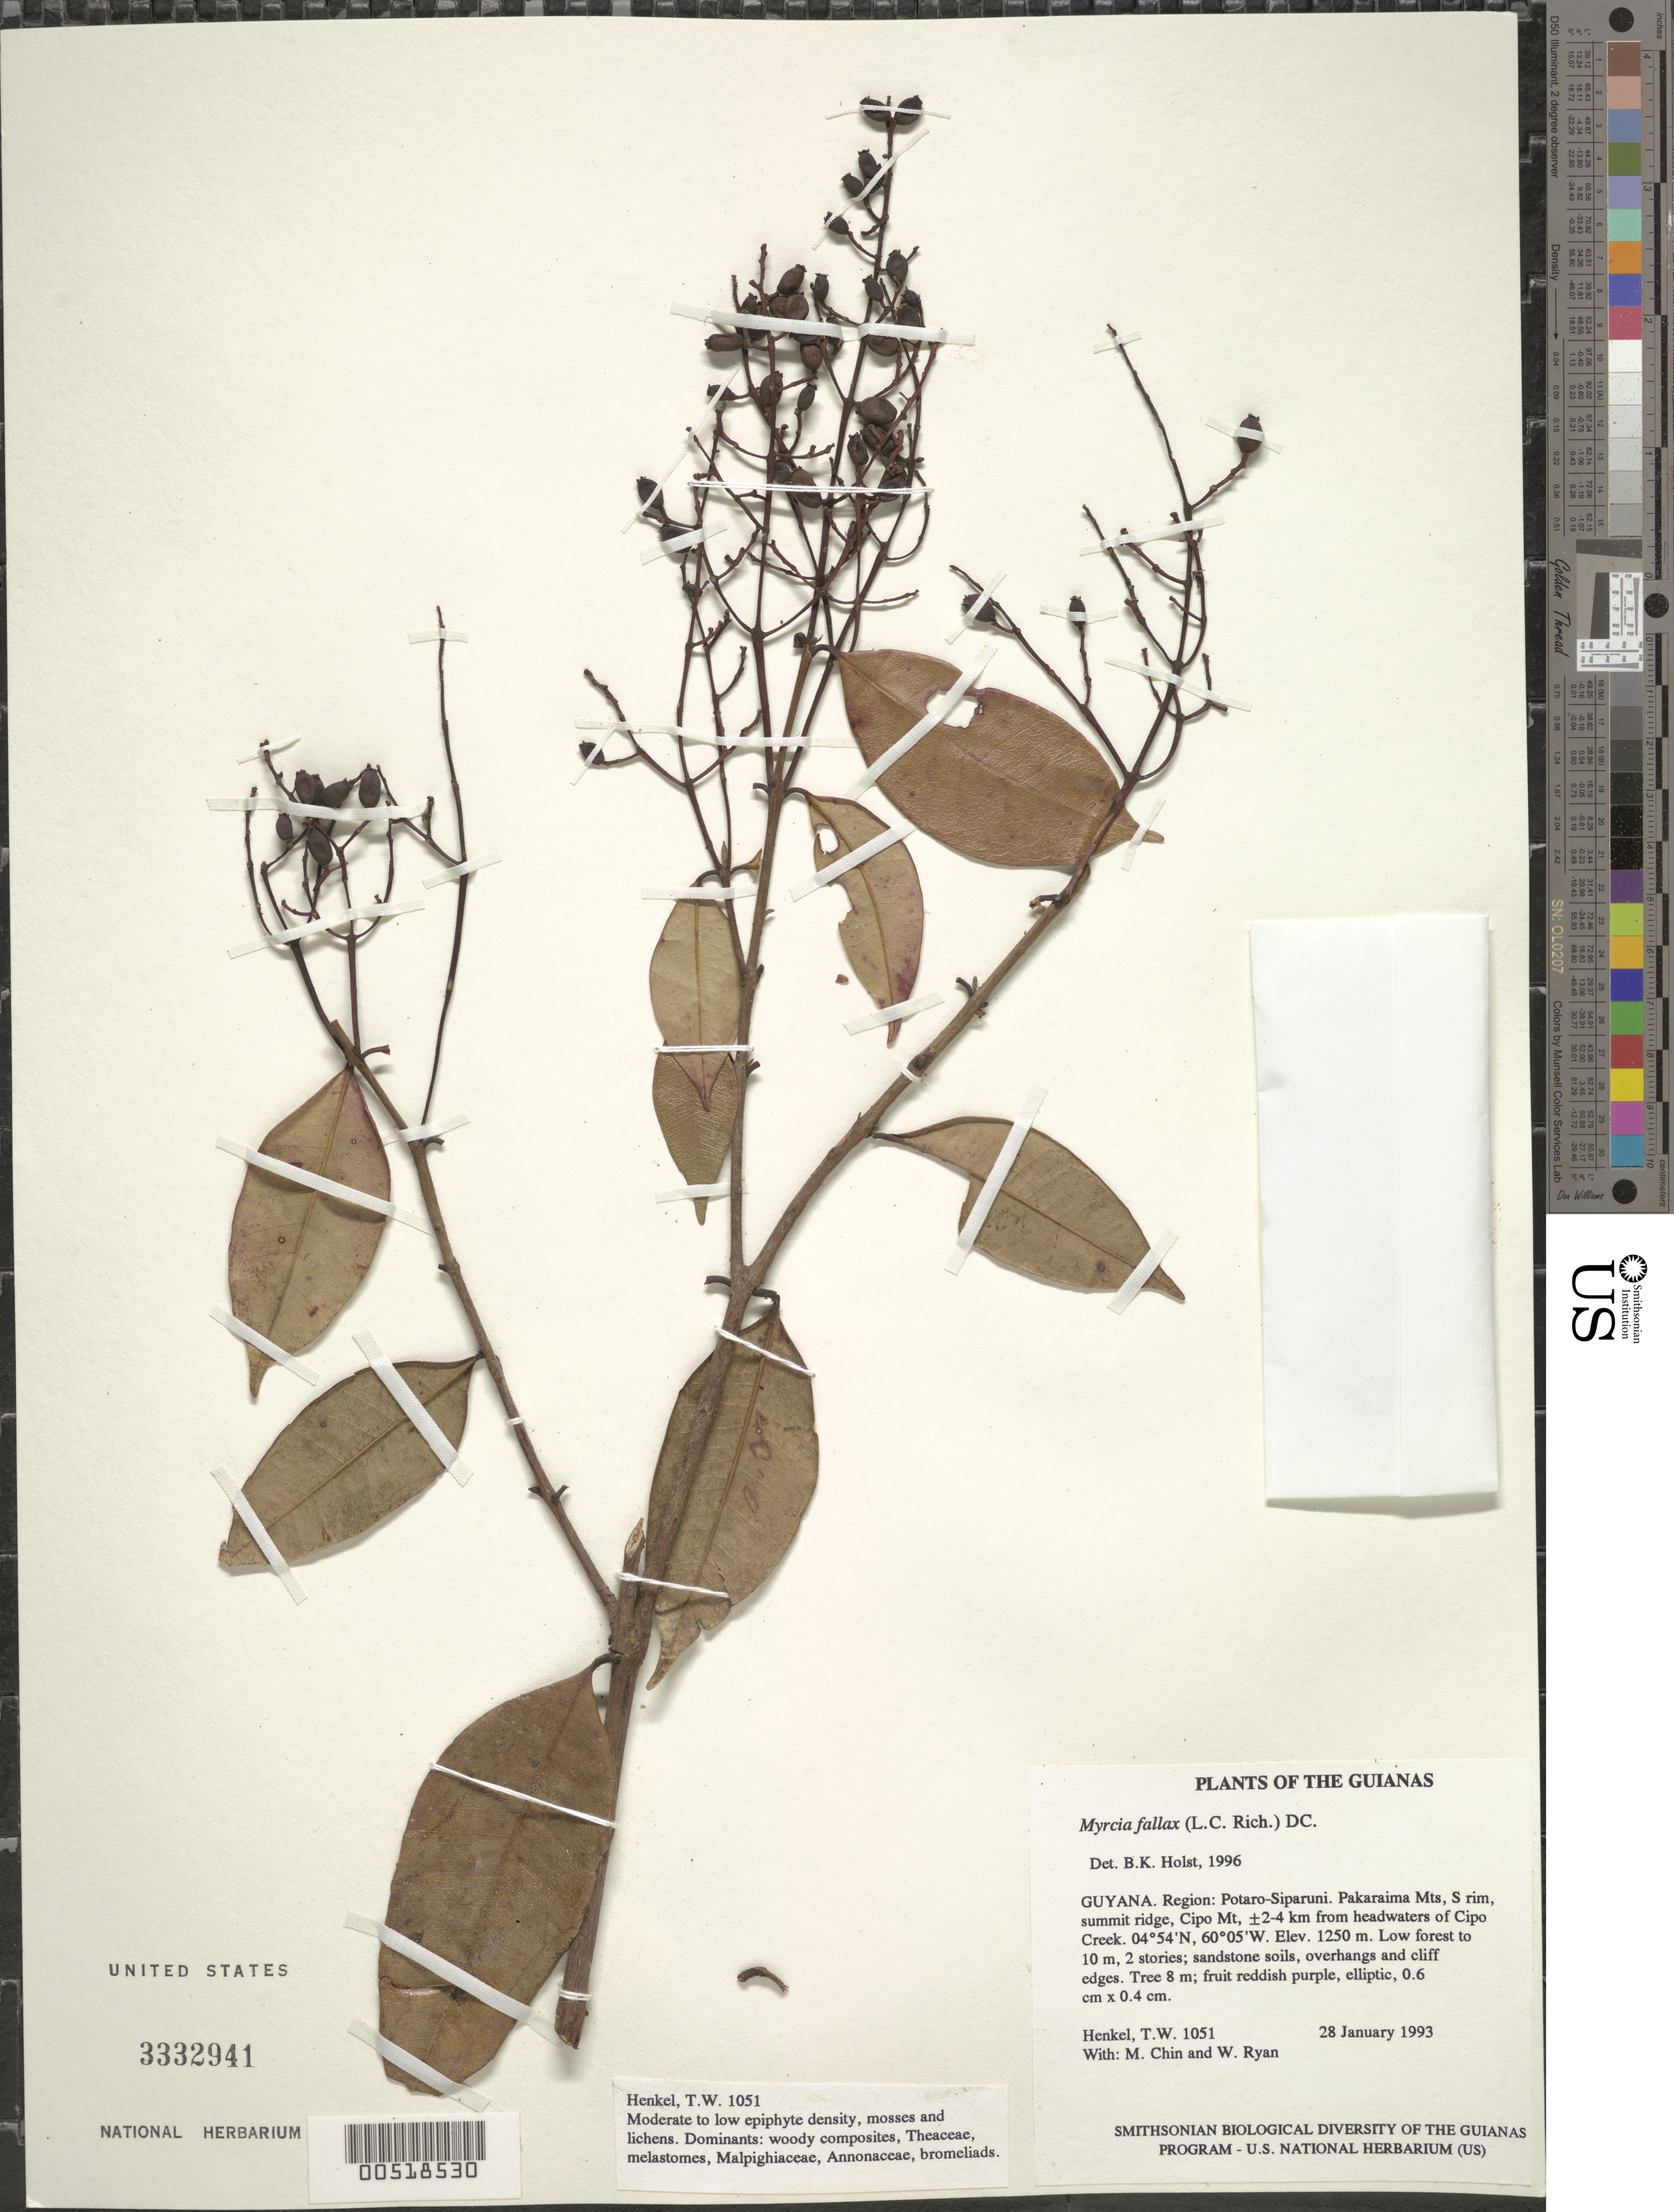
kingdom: Plantae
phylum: Tracheophyta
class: Magnoliopsida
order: Myrtales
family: Myrtaceae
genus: Myrcia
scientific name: Myrcia fallax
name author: (Rich.) DC.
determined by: Holst, Bruce K.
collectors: T. Henkel, M. Chin & W. Ryan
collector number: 1051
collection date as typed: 28 January 1993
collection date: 1993-01-28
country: Guyana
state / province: Potaro-Siparuni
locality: Pakaraima Mts, S rim, summit ridge, Cipo Mt, ±2-4 km from headwaters of Cipo Creek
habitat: Low forest to 10 m, 2 stories; sandstone soils, overhangs and cliff edges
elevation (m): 1250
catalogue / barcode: US 3332941